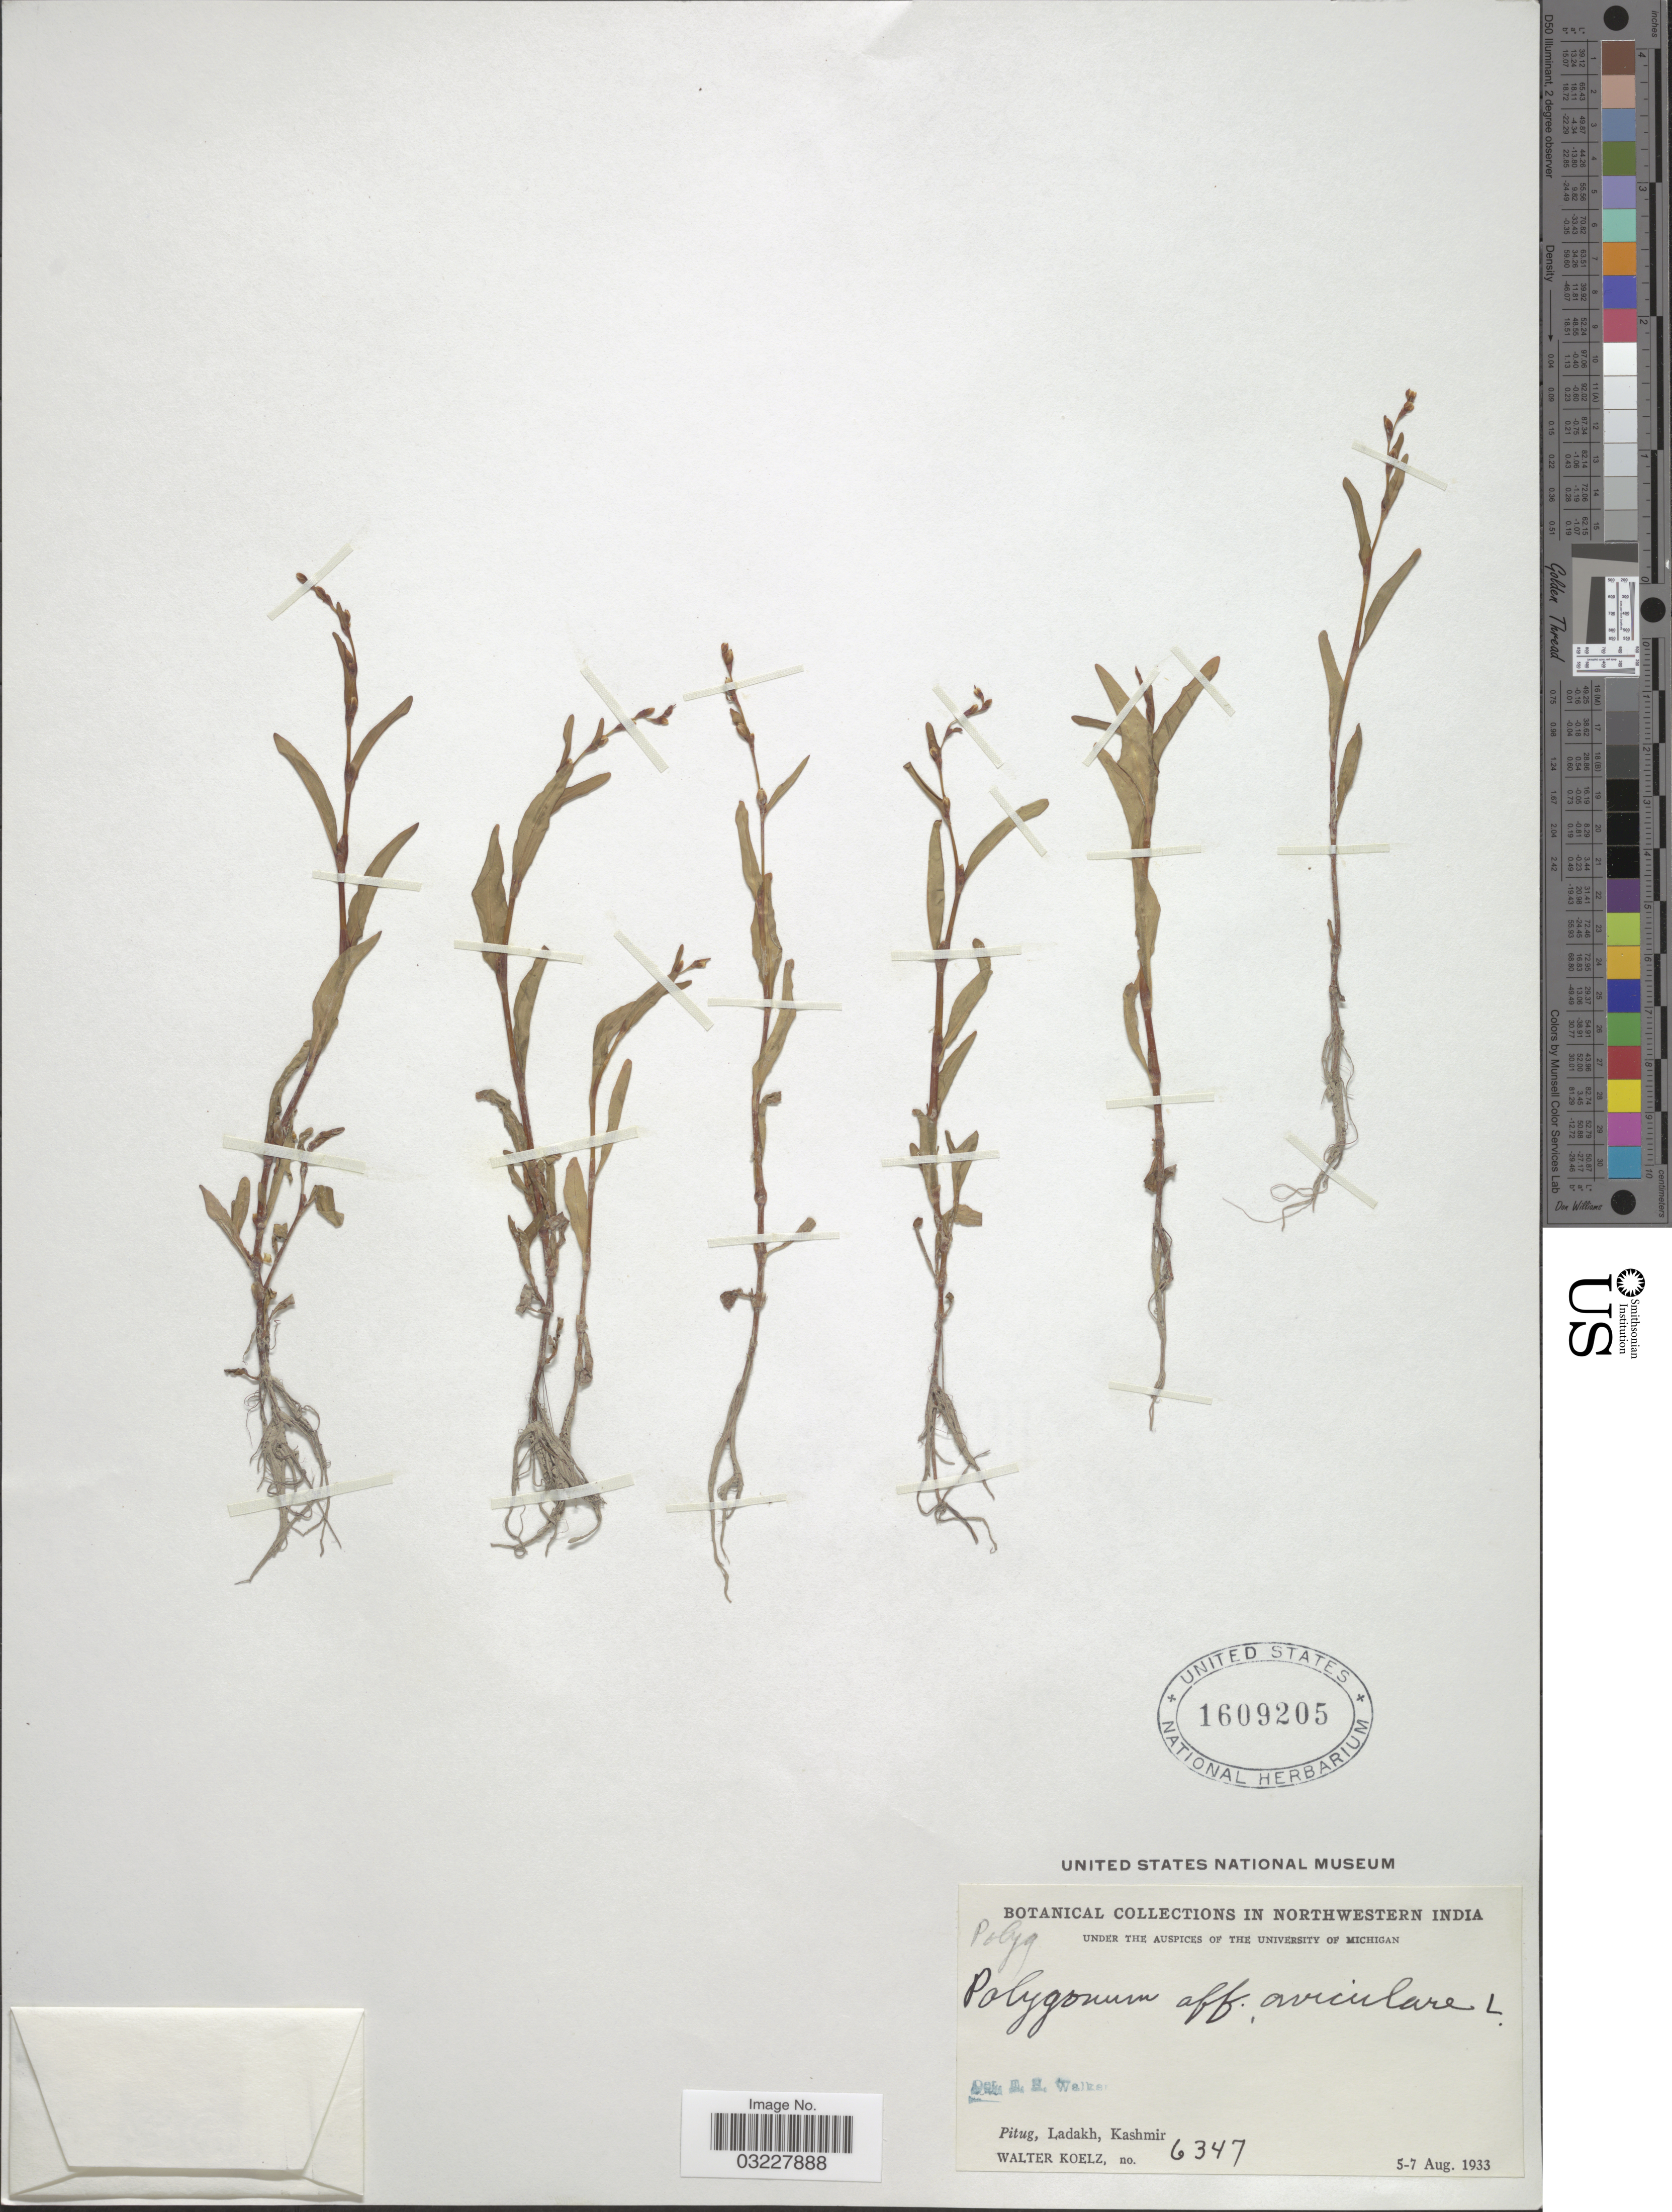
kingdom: Plantae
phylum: Tracheophyta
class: Magnoliopsida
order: Caryophyllales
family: Polygonaceae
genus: Polygonum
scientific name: Polygonum aviculare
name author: L.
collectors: W. N. Koelz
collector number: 6347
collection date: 1933-08-05/1933-08-07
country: India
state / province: Jammu and Kashmir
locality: Northwestern India. Pitugm Ladakh, Kashmir.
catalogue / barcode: US 1609205